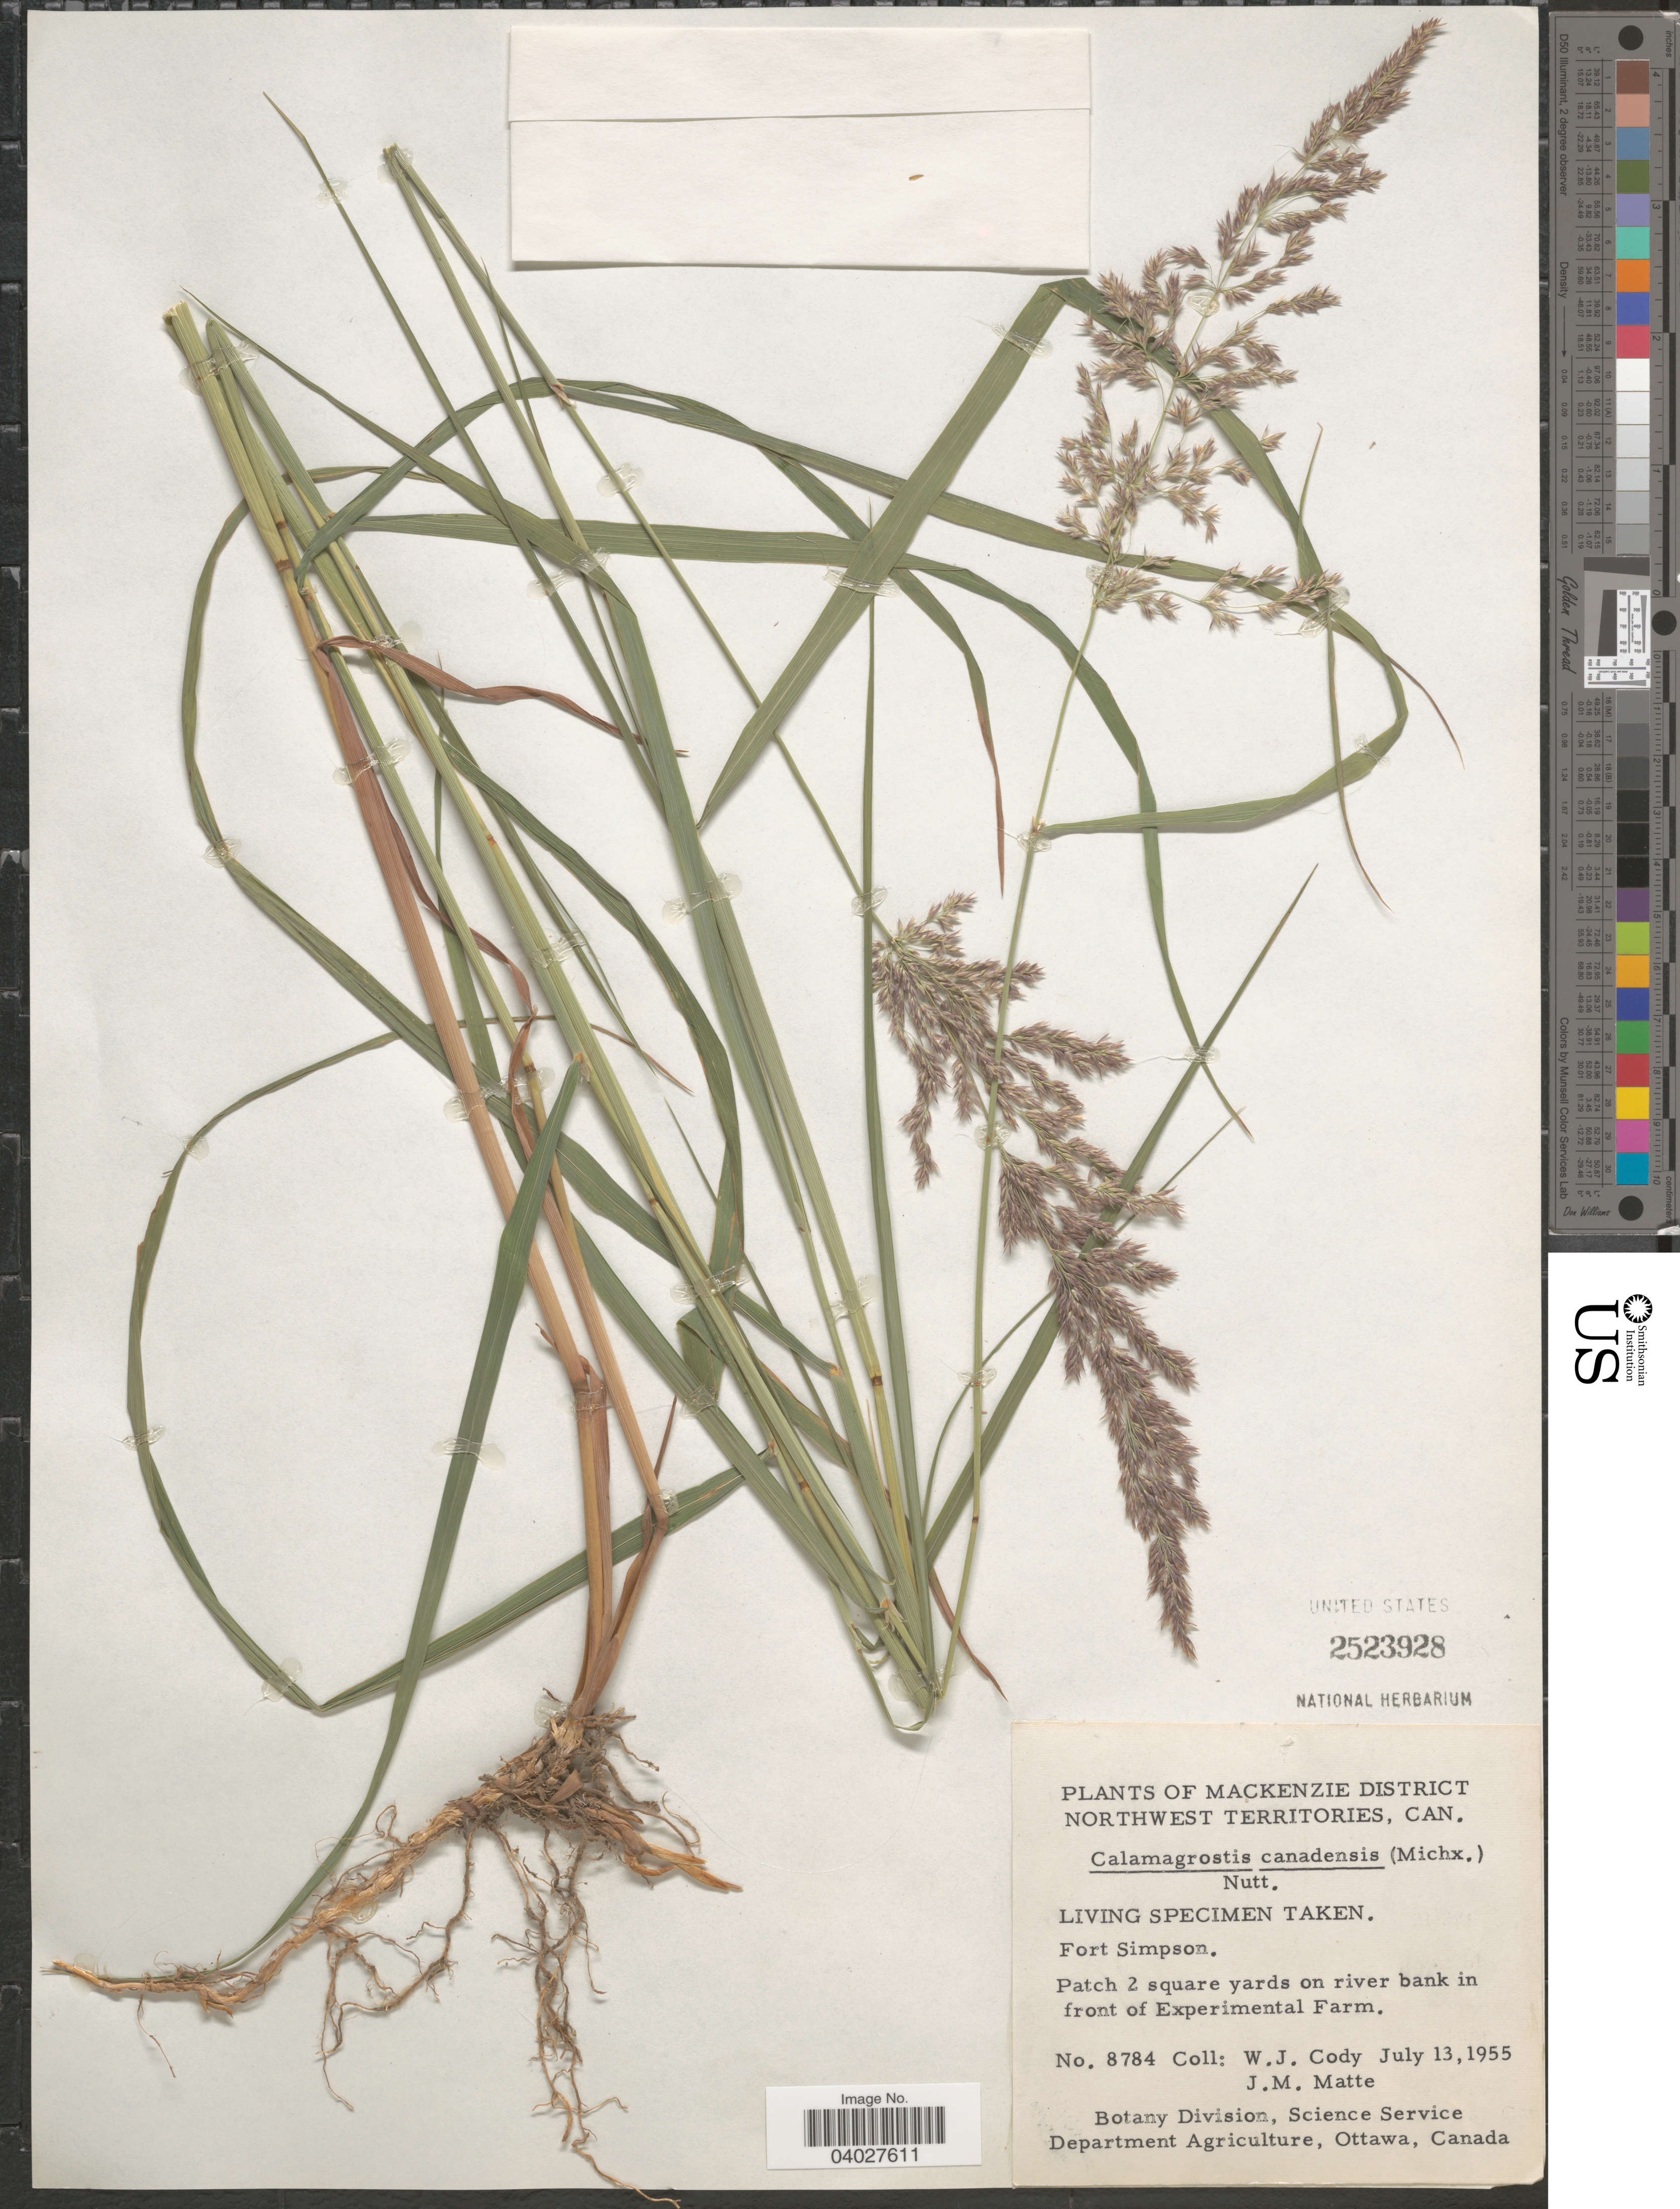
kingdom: Plantae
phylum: Tracheophyta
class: Liliopsida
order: Poales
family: Poaceae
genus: Calamagrostis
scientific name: Calamagrostis canadensis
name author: (Michx.) P. Beauv.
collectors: W. Cody & J. Matte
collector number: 8784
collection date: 1955-07-13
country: Canada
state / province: Northwest Territories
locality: Mackenzie District. Fort Simpson. Patch 2 square yards on river bank in front of Experimental Farm.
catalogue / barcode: US 2523928